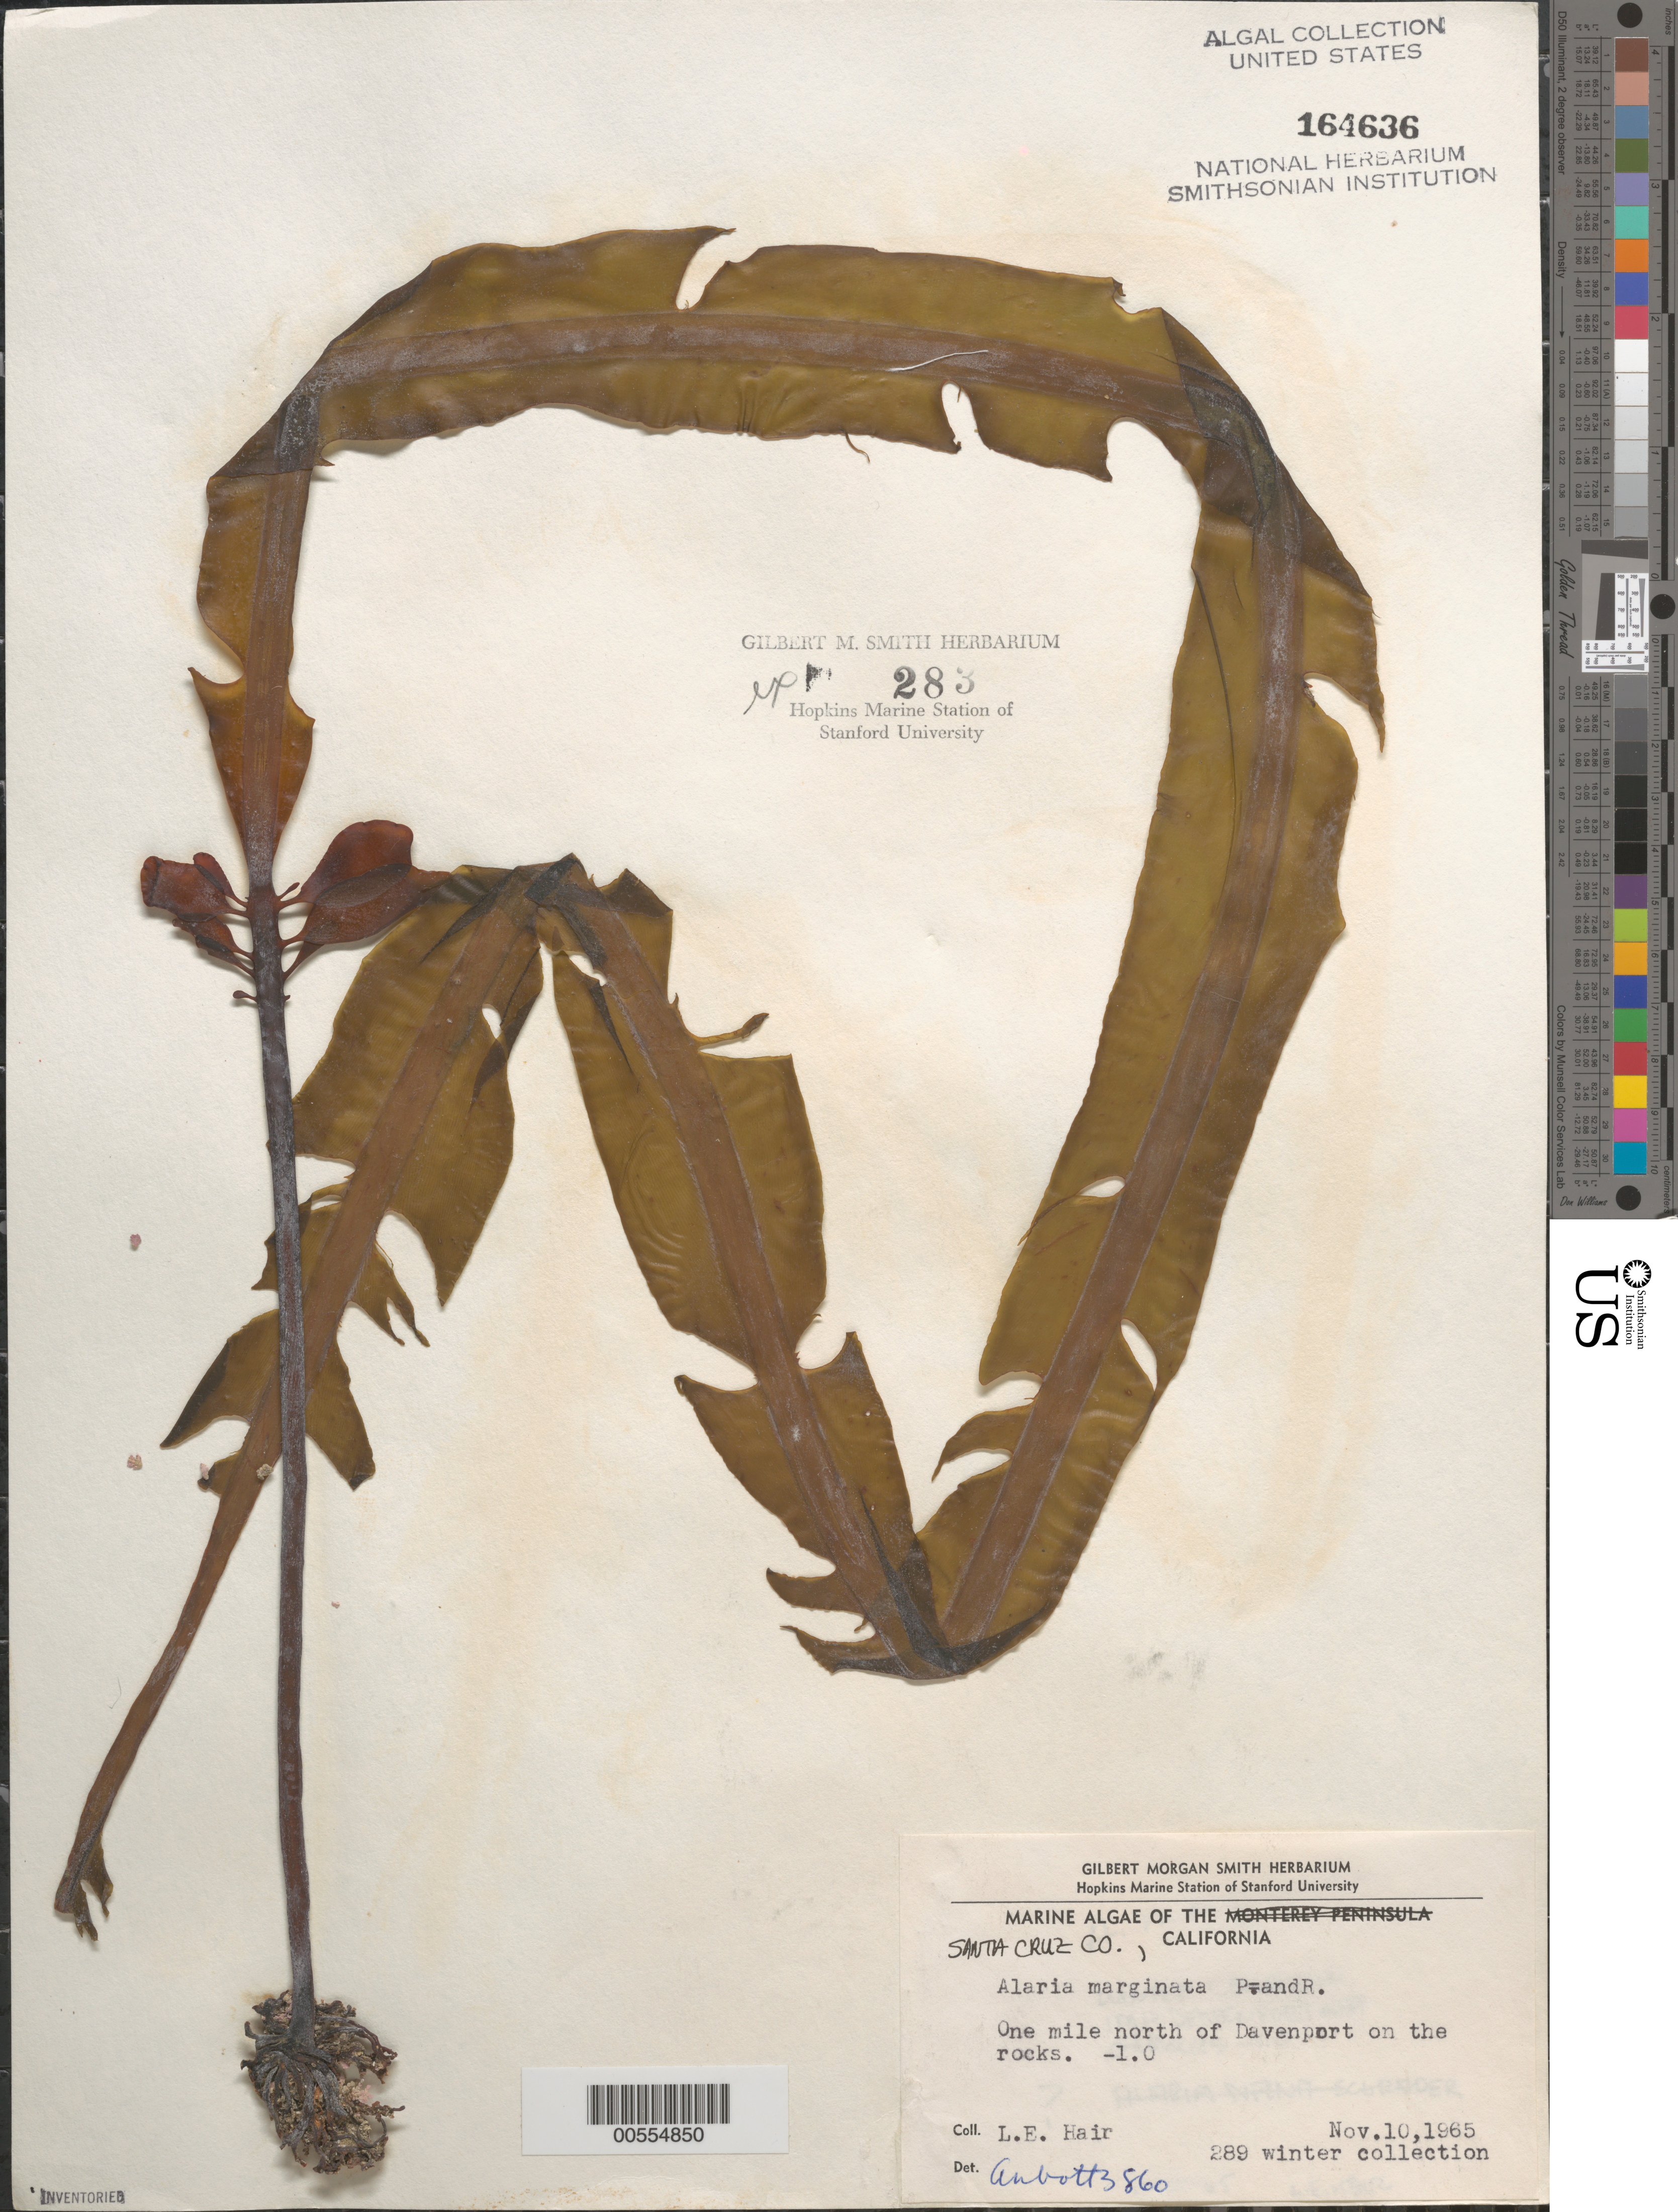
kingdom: Chromista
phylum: Ochrophyta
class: Phaeophyceae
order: Laminariales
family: Alariaceae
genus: Alaria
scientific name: Alaria marginata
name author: Ruiz & Pav.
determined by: Abbott, Isabella A.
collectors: L. Hair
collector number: LEH 289 & IAA 3860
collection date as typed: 10 Nov 1965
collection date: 1965-11-10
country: United States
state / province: California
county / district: Santa Cruz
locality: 1 mile north of Davenport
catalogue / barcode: US 164636